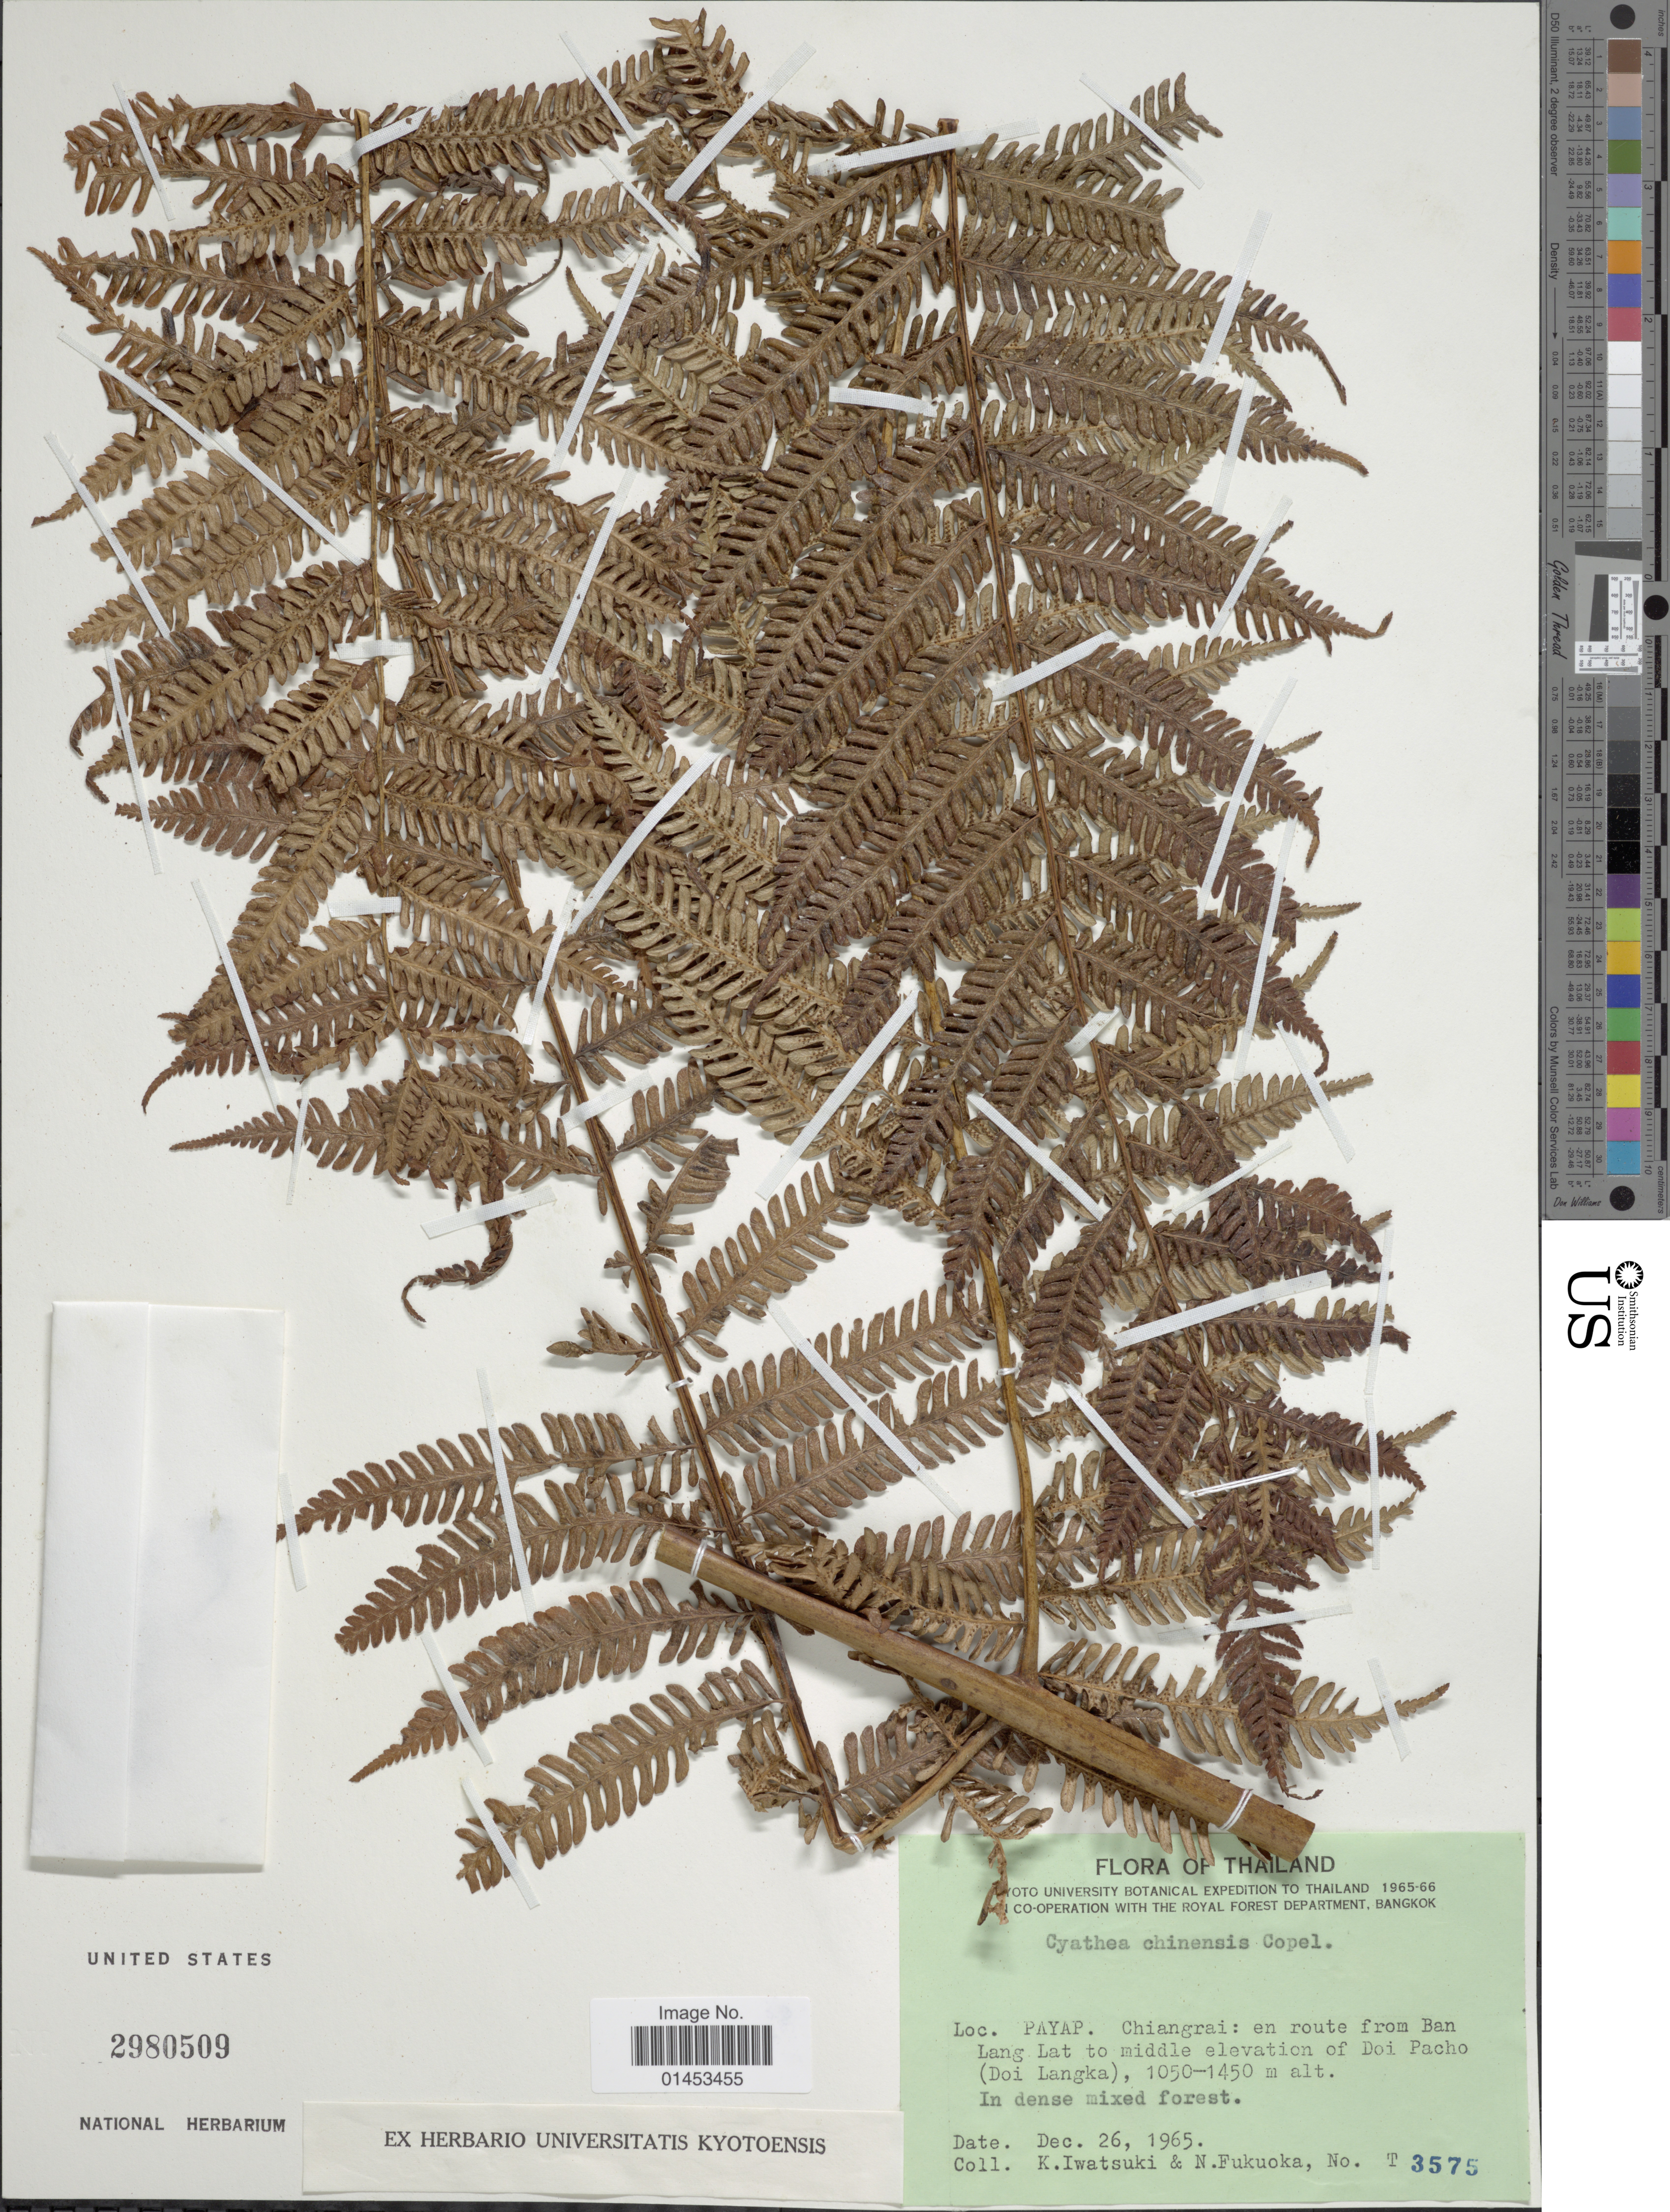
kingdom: Plantae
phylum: Tracheophyta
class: Polypodiopsida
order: Cyatheales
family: Cyatheaceae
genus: Cyathea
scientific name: Cyathea chinensis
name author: Copel.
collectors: K. Iwatsuki & N. Fukuoka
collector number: T3575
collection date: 1965-12-26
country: Thailand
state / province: Chiang Rai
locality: Payap, Chiang Rai: en route from Ban Lang Lat to middle elevation of Doi Pacho(Doi Langka)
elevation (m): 1050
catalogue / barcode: US 2980509